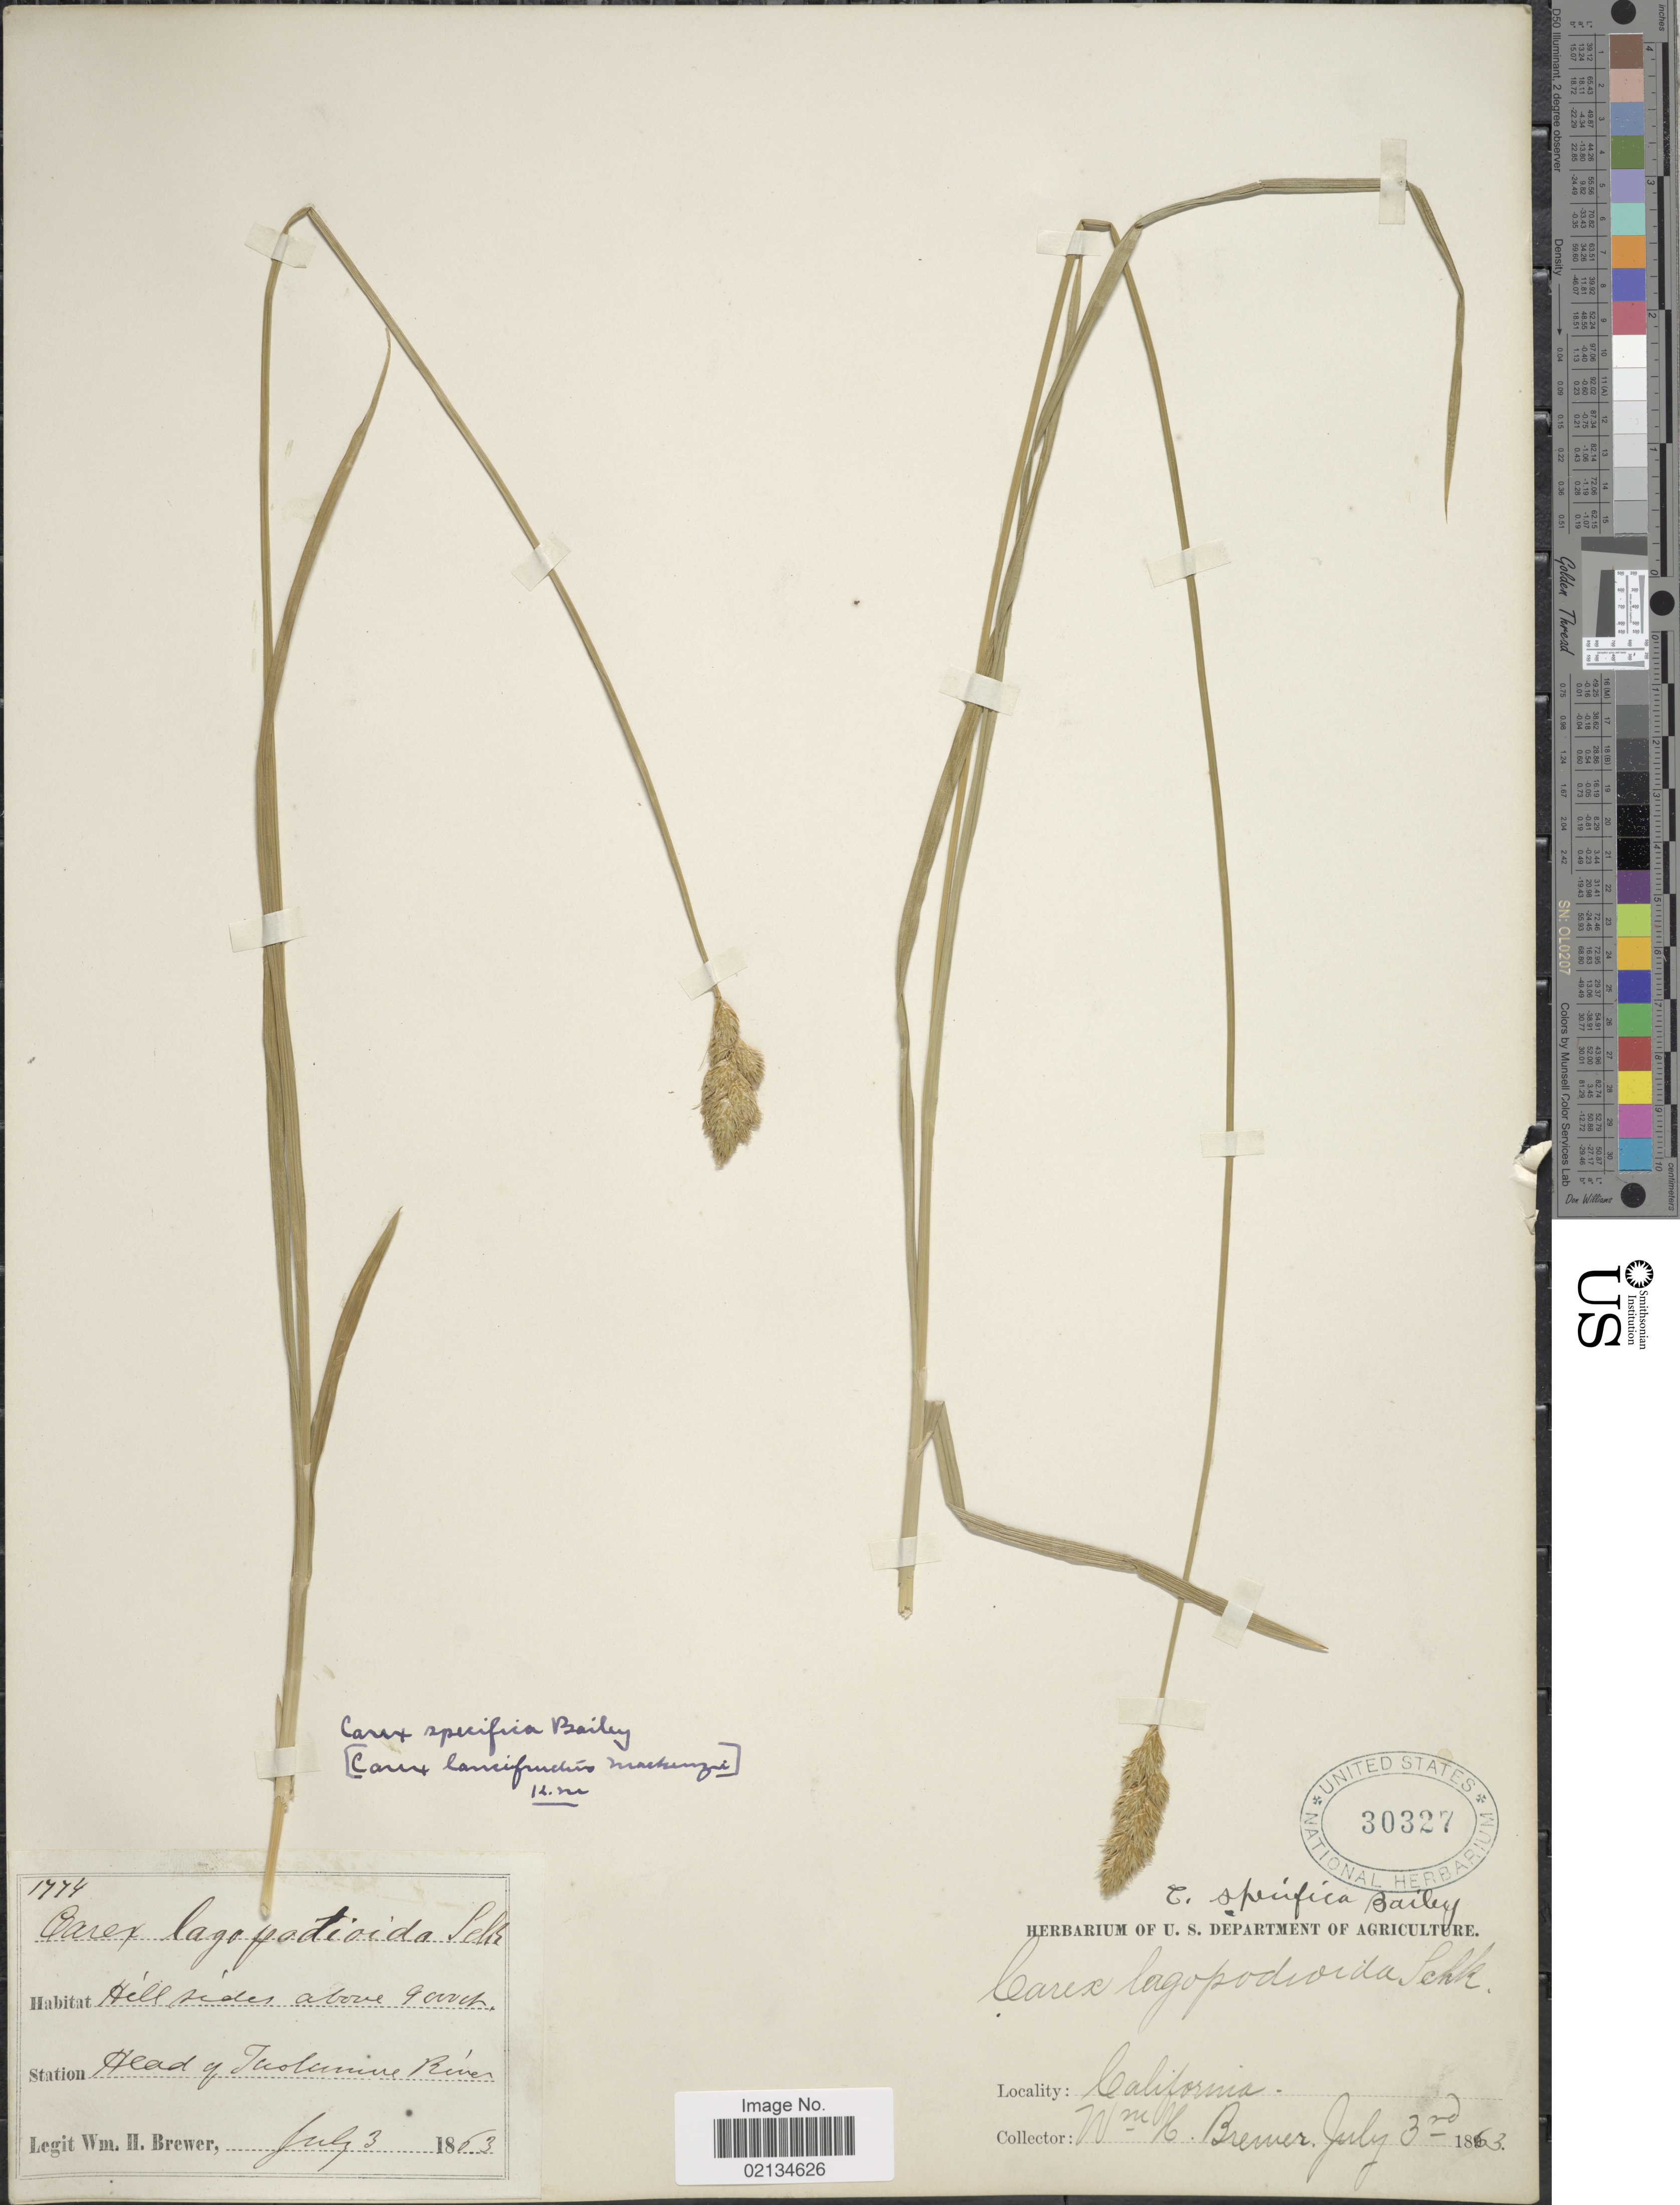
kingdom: Plantae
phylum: Tracheophyta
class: Liliopsida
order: Poales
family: Cyperaceae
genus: Carex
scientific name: Carex specifica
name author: L.H. Bailey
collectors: W. H. Brewer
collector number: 1774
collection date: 1863-07-03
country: United States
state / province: California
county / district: Tuolumne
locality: Hillsides above [unsure placement] Head of Tuolumne River.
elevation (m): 2743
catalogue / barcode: US 30327